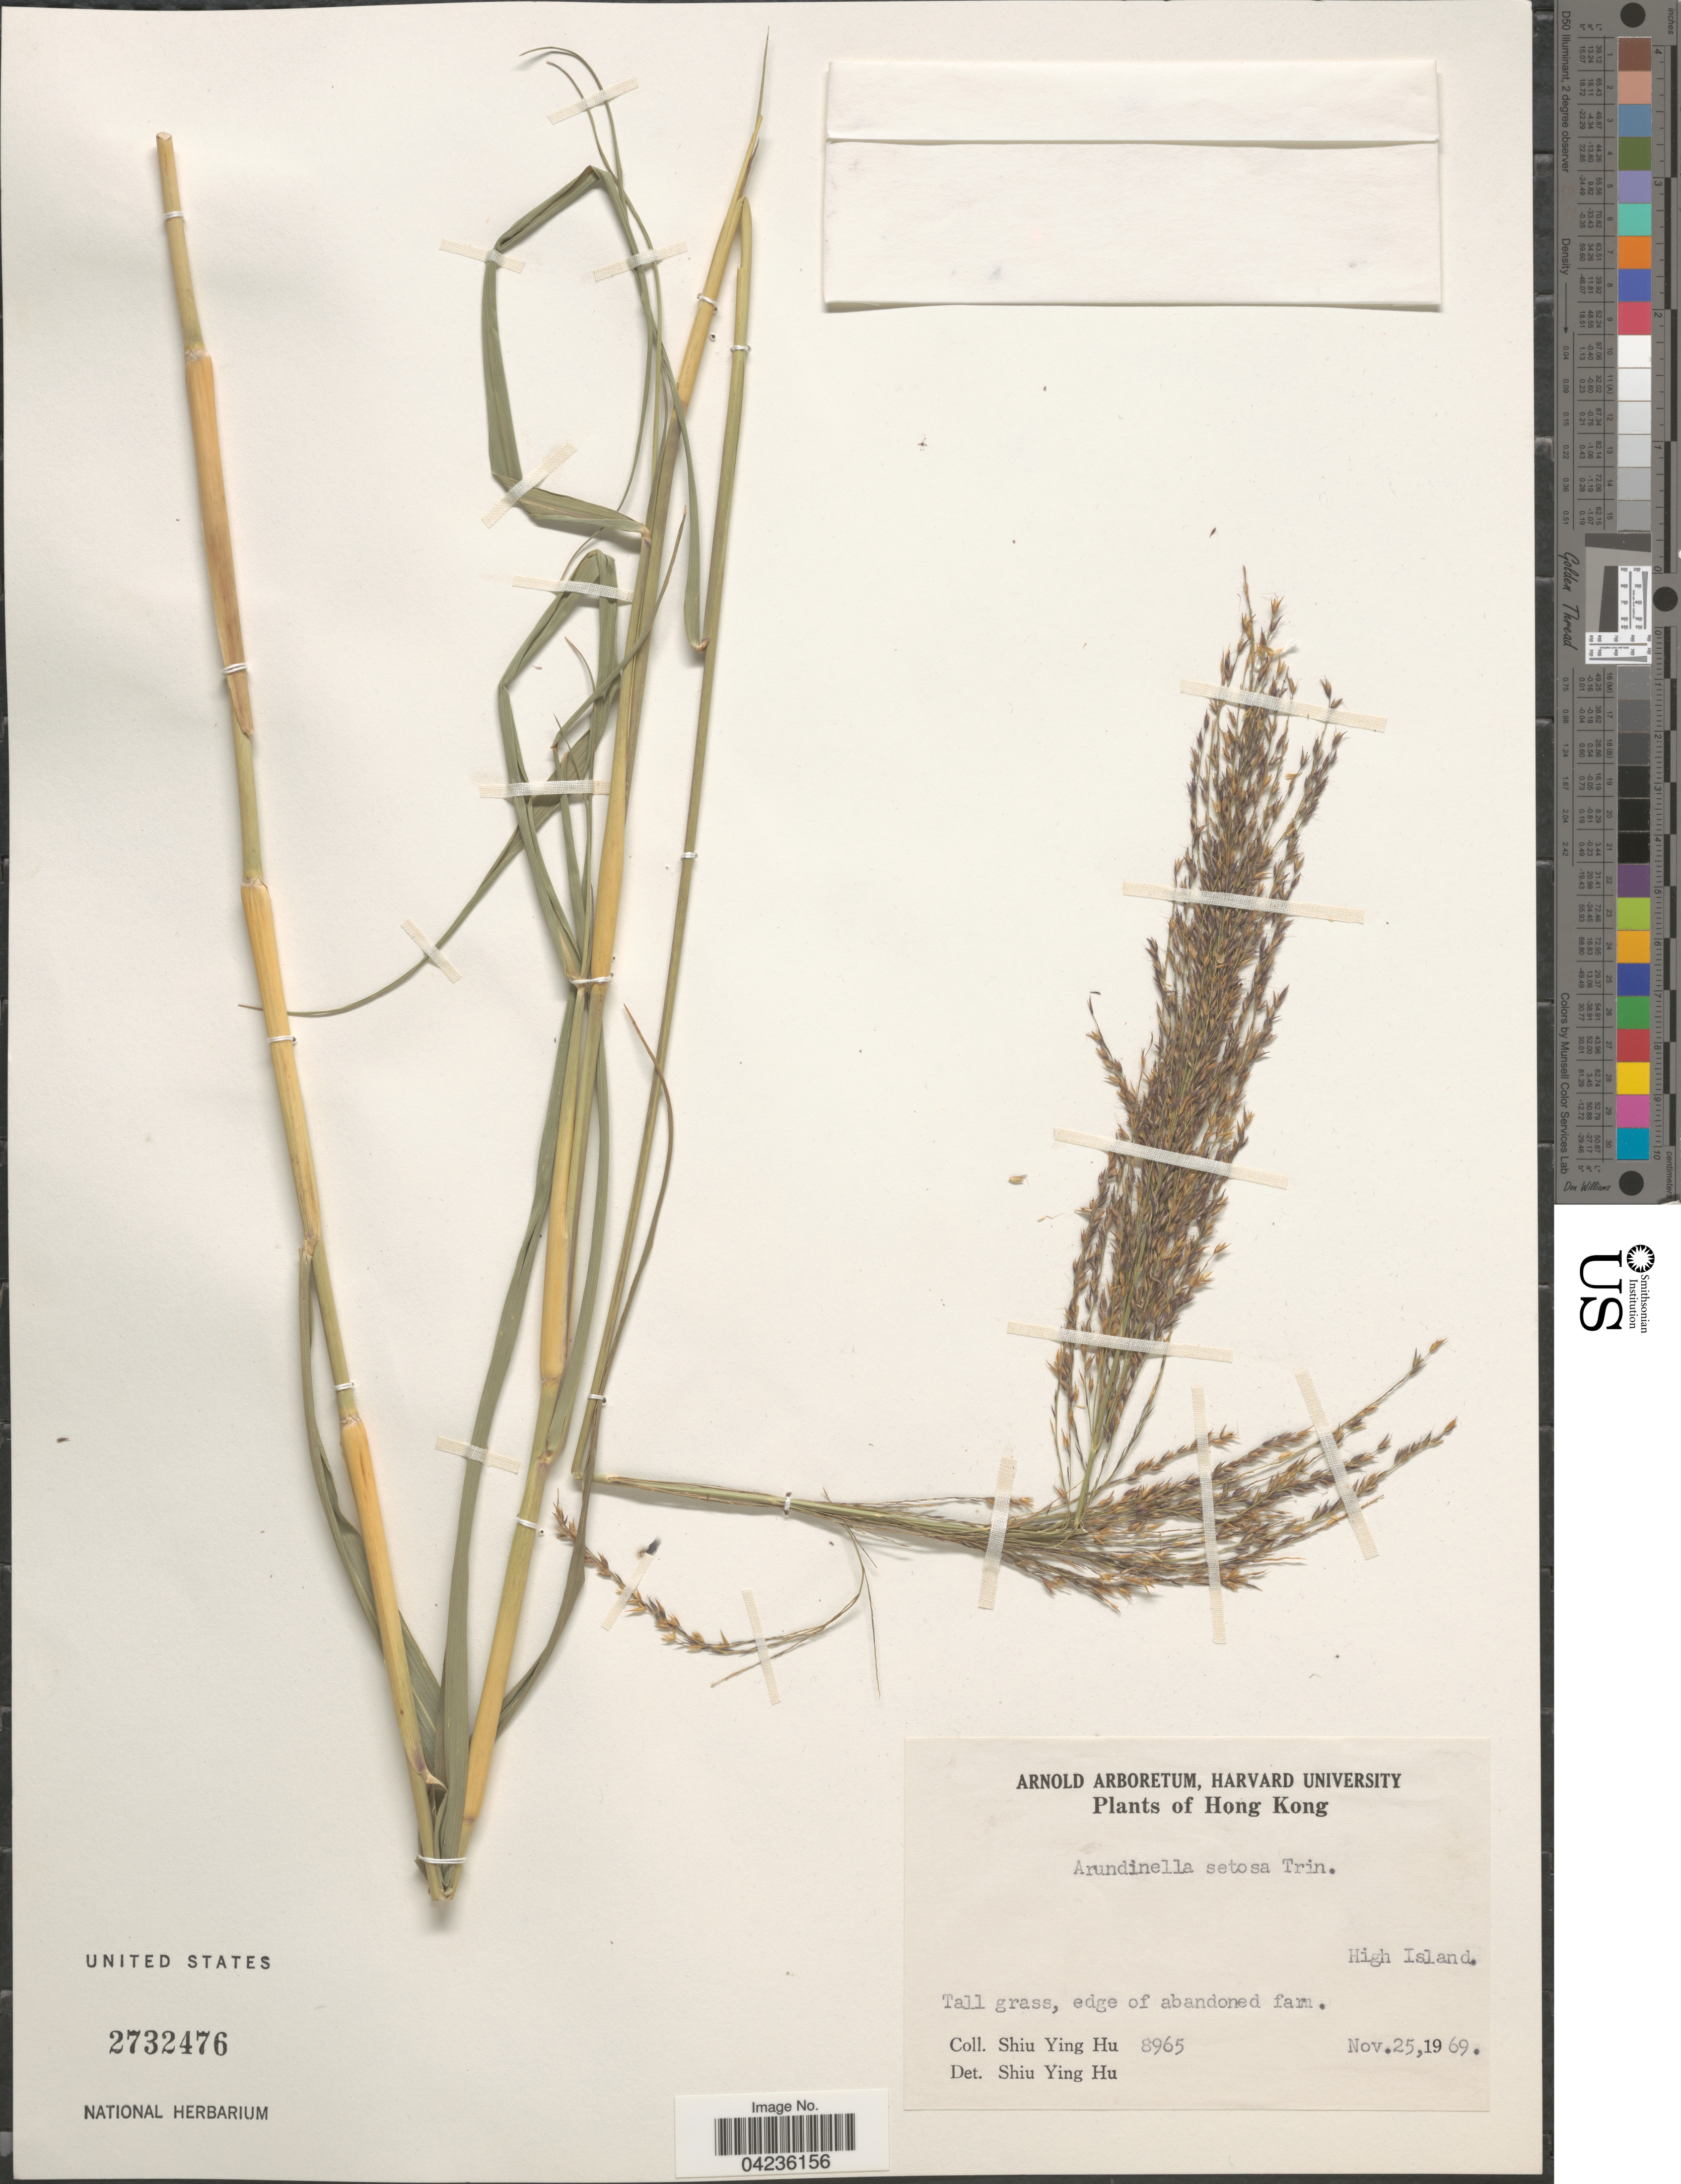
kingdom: Plantae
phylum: Tracheophyta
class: Liliopsida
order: Poales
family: Poaceae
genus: Arundinella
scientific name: Arundinella setosa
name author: Trin.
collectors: S. Y. Hu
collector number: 8965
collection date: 1969-11-25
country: China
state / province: Hong Kong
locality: High Island.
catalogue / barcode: US 2732476